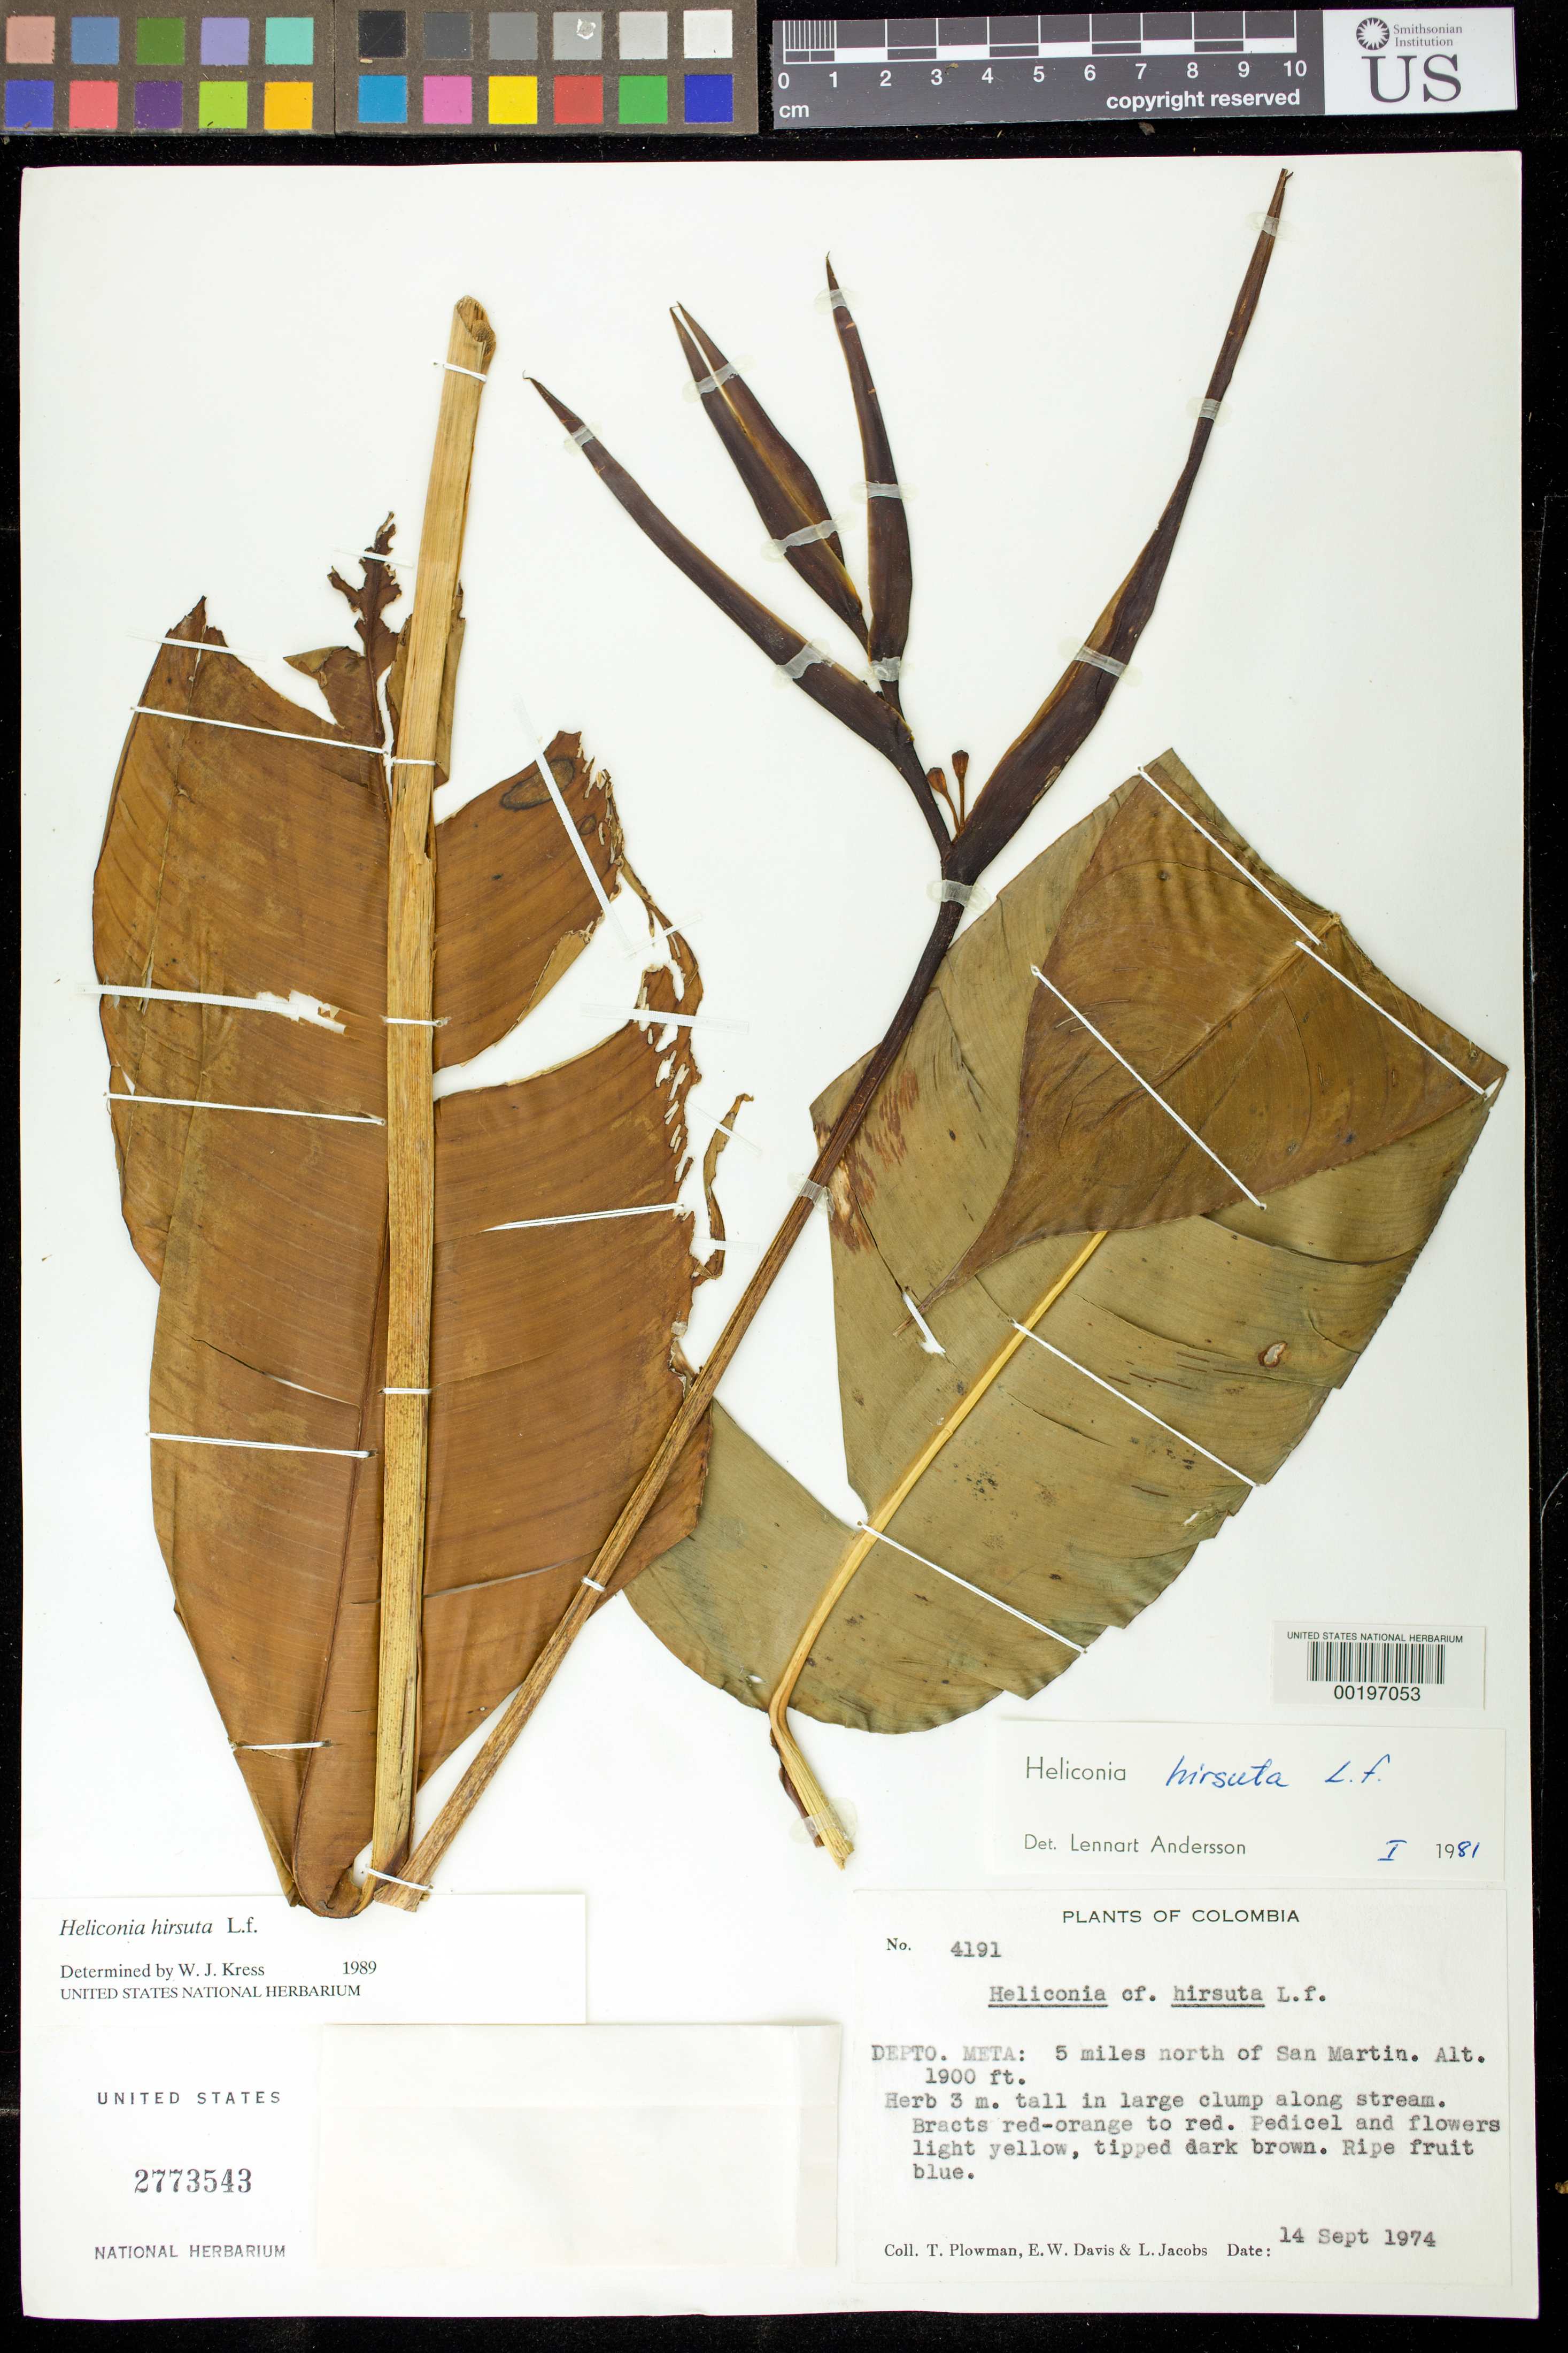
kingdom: Plantae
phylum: Tracheophyta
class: Liliopsida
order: Zingiberales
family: Heliconiaceae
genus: Heliconia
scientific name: Heliconia hirsuta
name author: L. f.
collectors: T. Plowman, E. W. Davis & L. Jacobs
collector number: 4191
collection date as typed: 14 Sep 1974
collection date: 1974-09-14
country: Colombia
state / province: Meta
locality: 5 mi N of San Martin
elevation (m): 579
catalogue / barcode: US 2773543